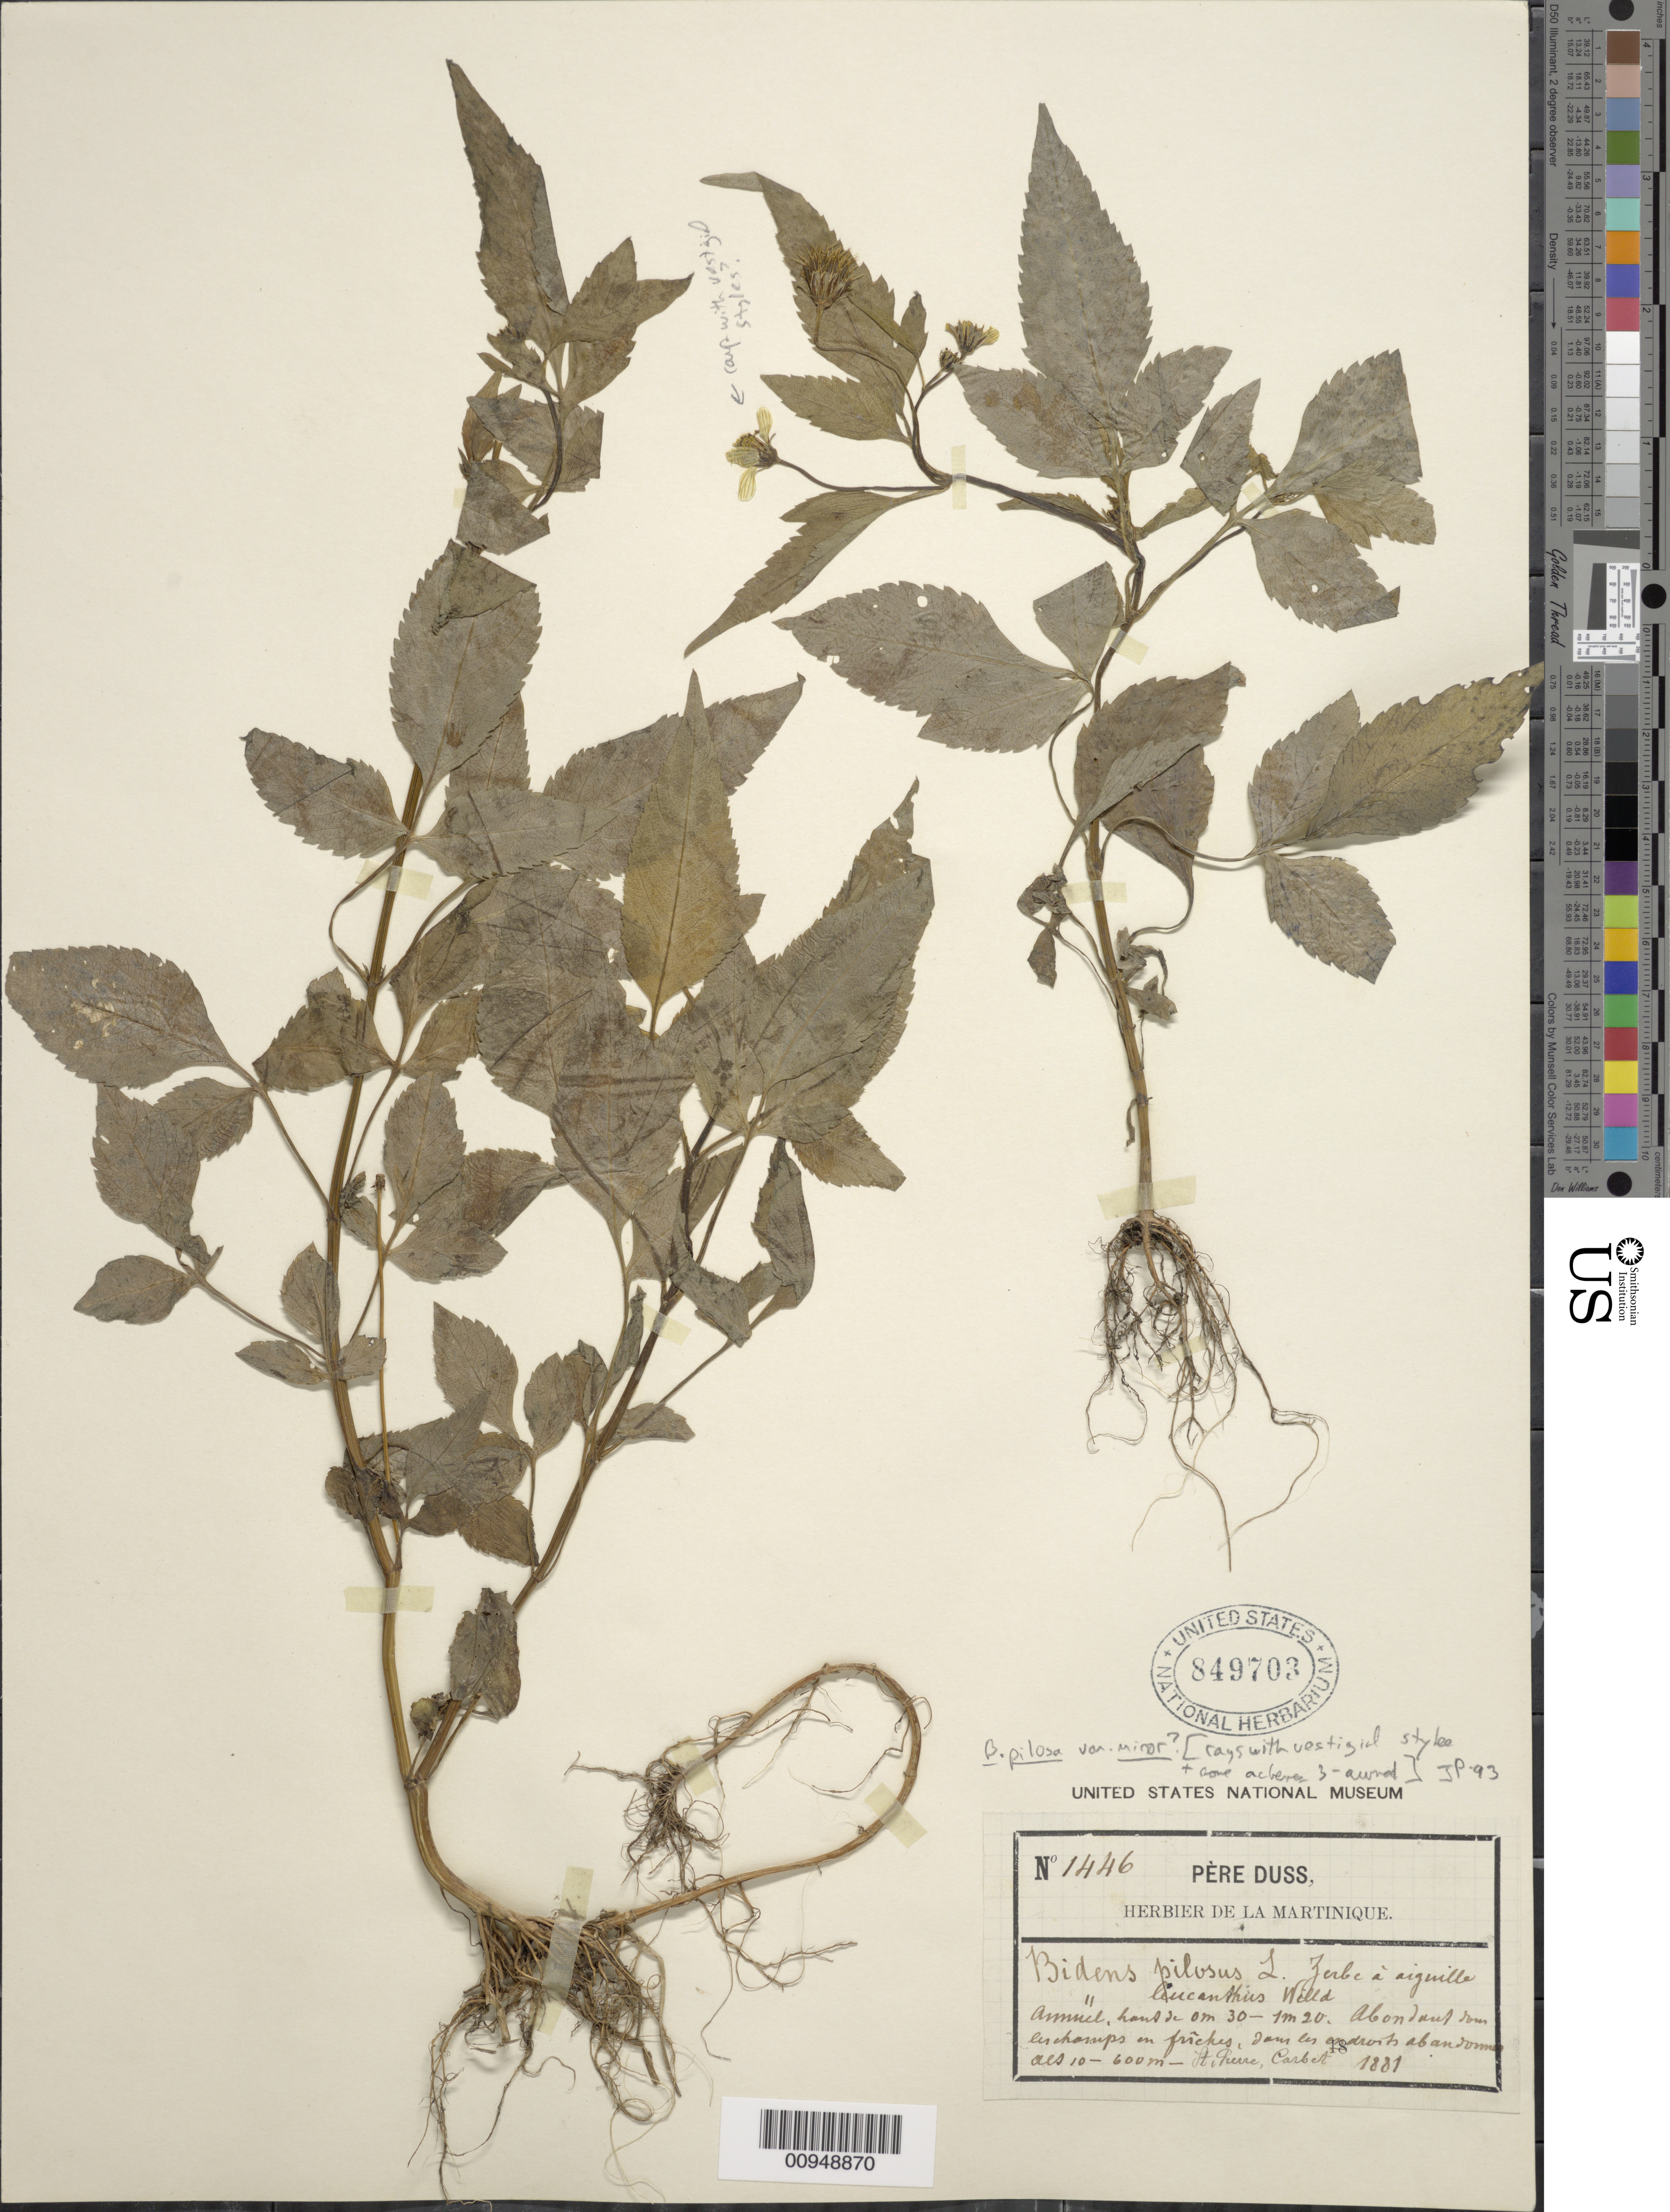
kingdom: Plantae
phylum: Tracheophyta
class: Magnoliopsida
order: Asterales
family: Asteraceae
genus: Bidens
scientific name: Bidens pilosa var. minor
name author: (Blume) Sherff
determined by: Pruski, J. F.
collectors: Père Duss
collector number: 1446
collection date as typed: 1881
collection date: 1881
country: Martinique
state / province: Saint-Pierre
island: Martinique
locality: Carbet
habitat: En frîches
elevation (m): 10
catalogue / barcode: US 849703